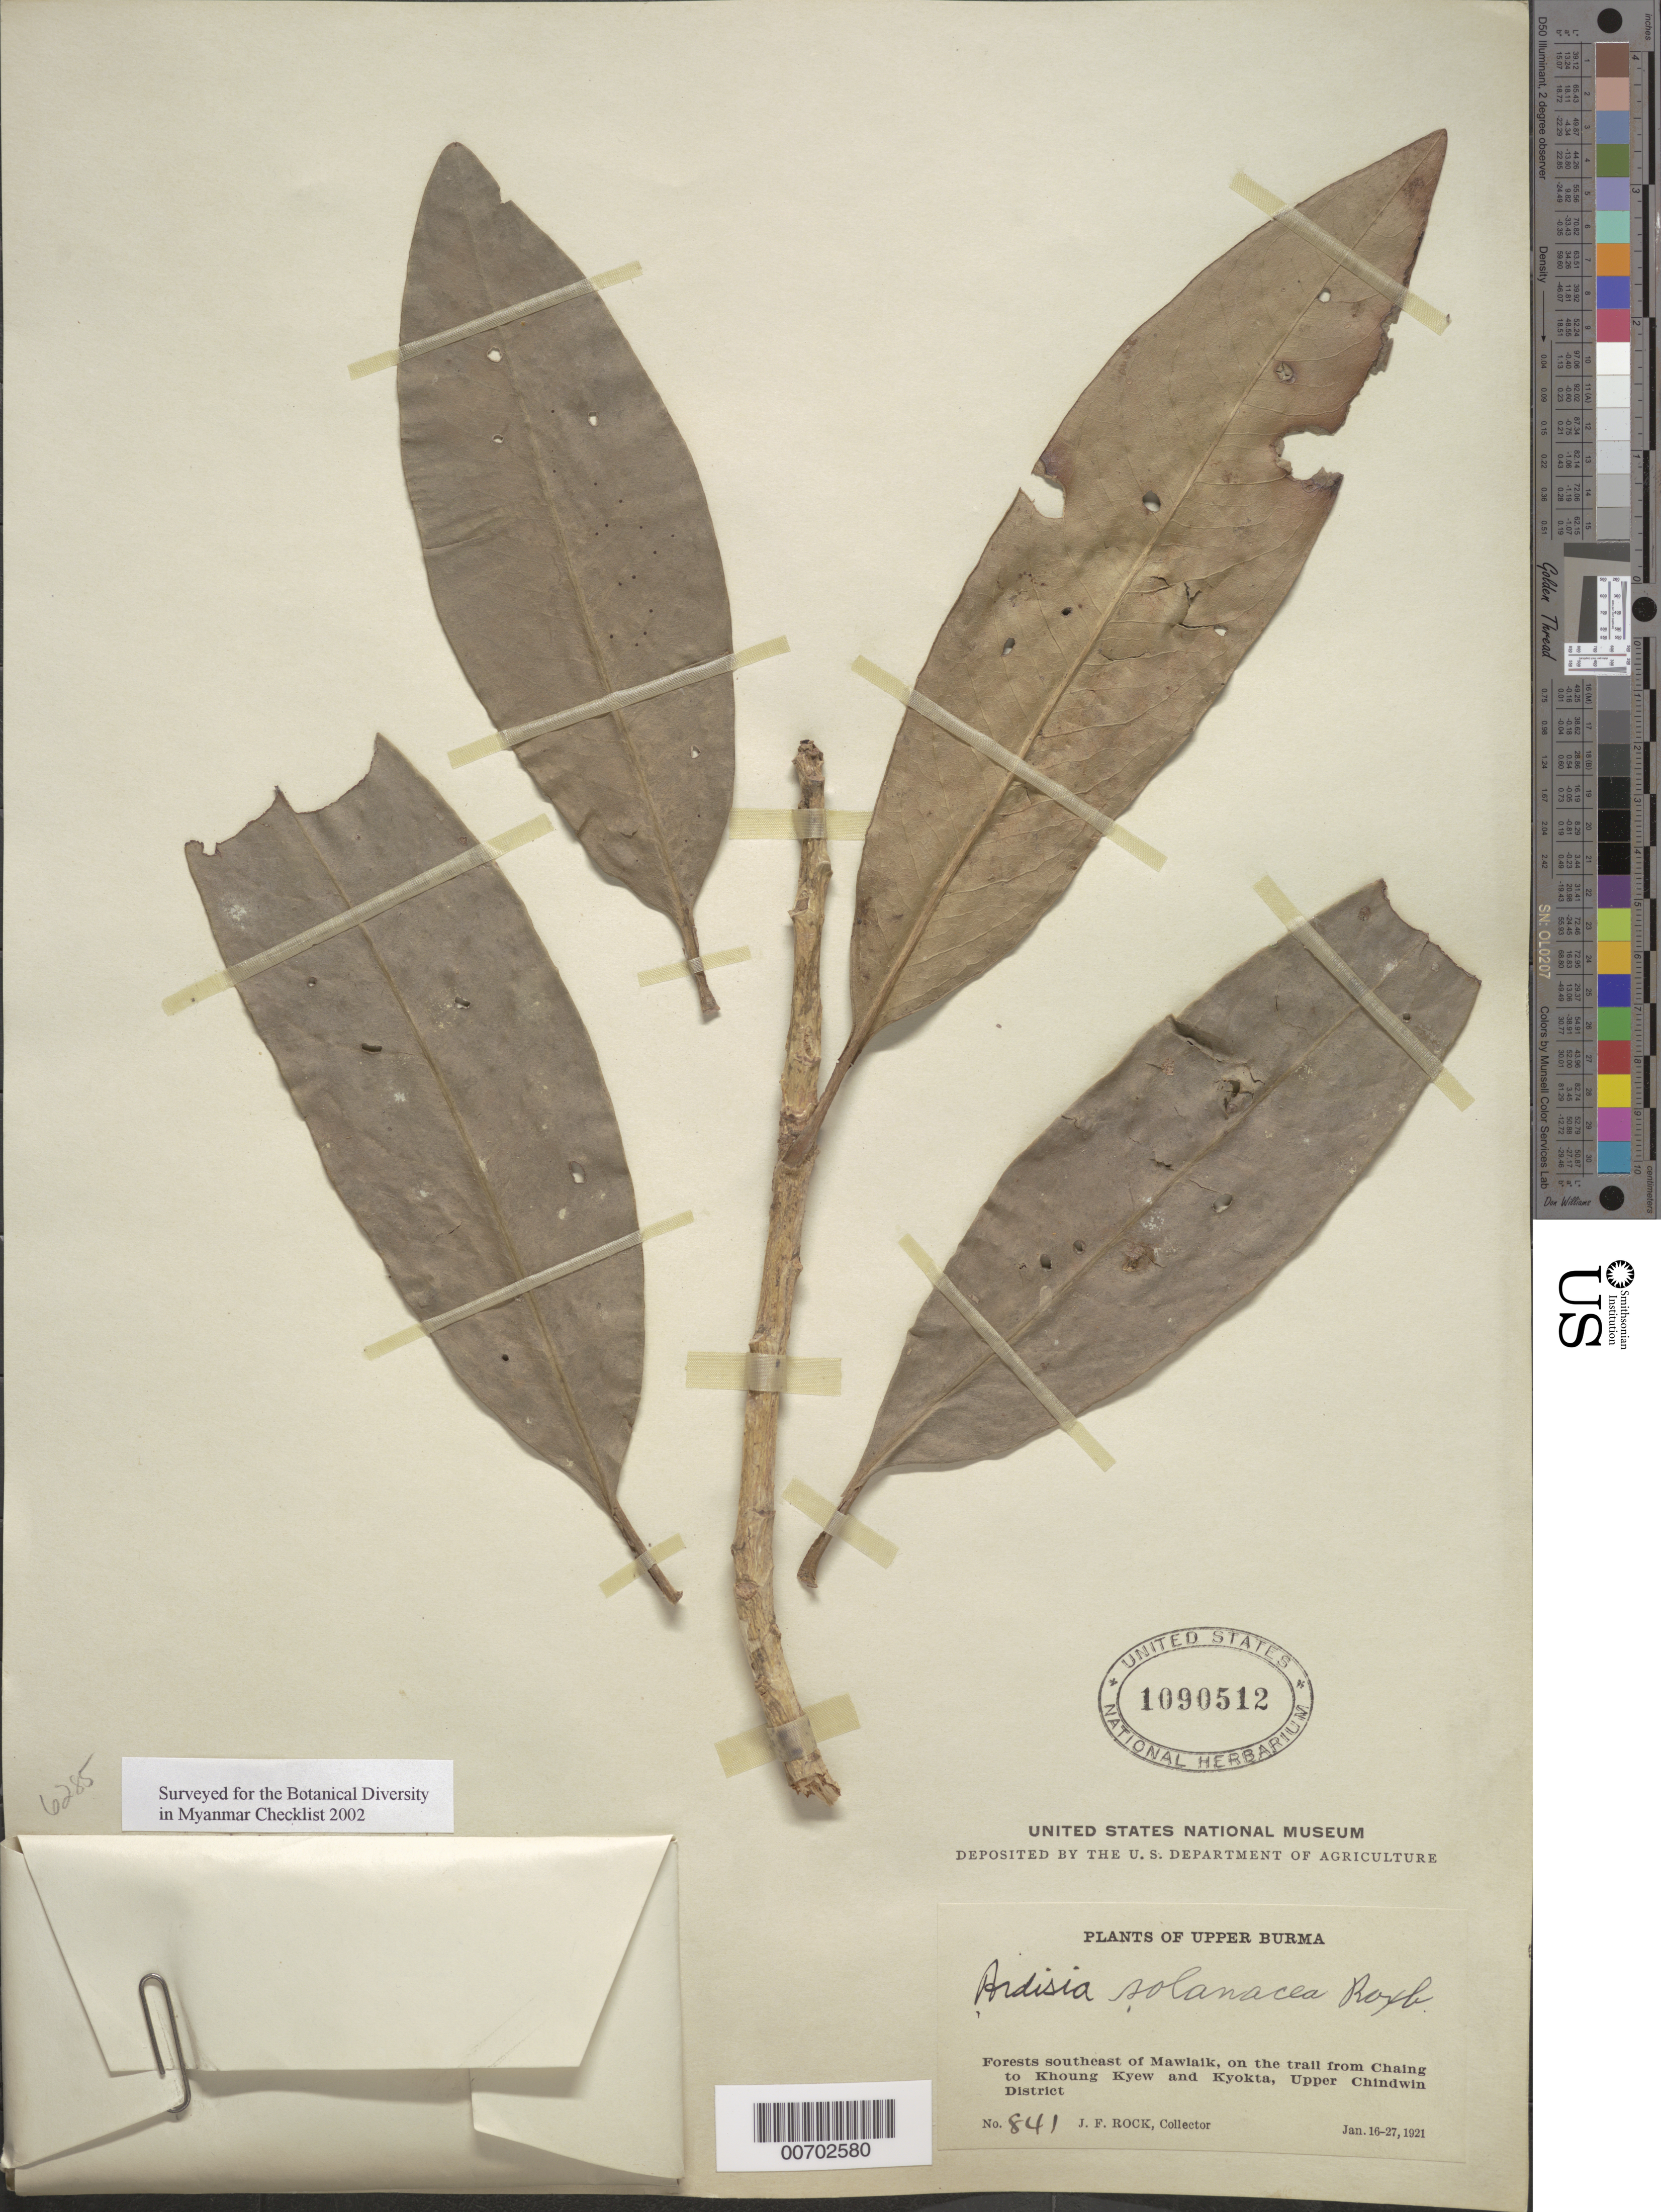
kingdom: Plantae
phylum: Tracheophyta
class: Magnoliopsida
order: Ericales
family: Primulaceae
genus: Ardisia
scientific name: Ardisia solanacea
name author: Roxb.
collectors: J. F. Rock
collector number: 841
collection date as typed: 16 Jan 1921 to 27 Jan 1921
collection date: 1921-01-16/1921-01-27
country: Myanmar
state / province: Sagaing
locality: Upper Chindwin Dist., Mawlaik, SE of, from Chaing to Khoung Kyew & Kyokta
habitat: Forest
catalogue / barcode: US 1090512